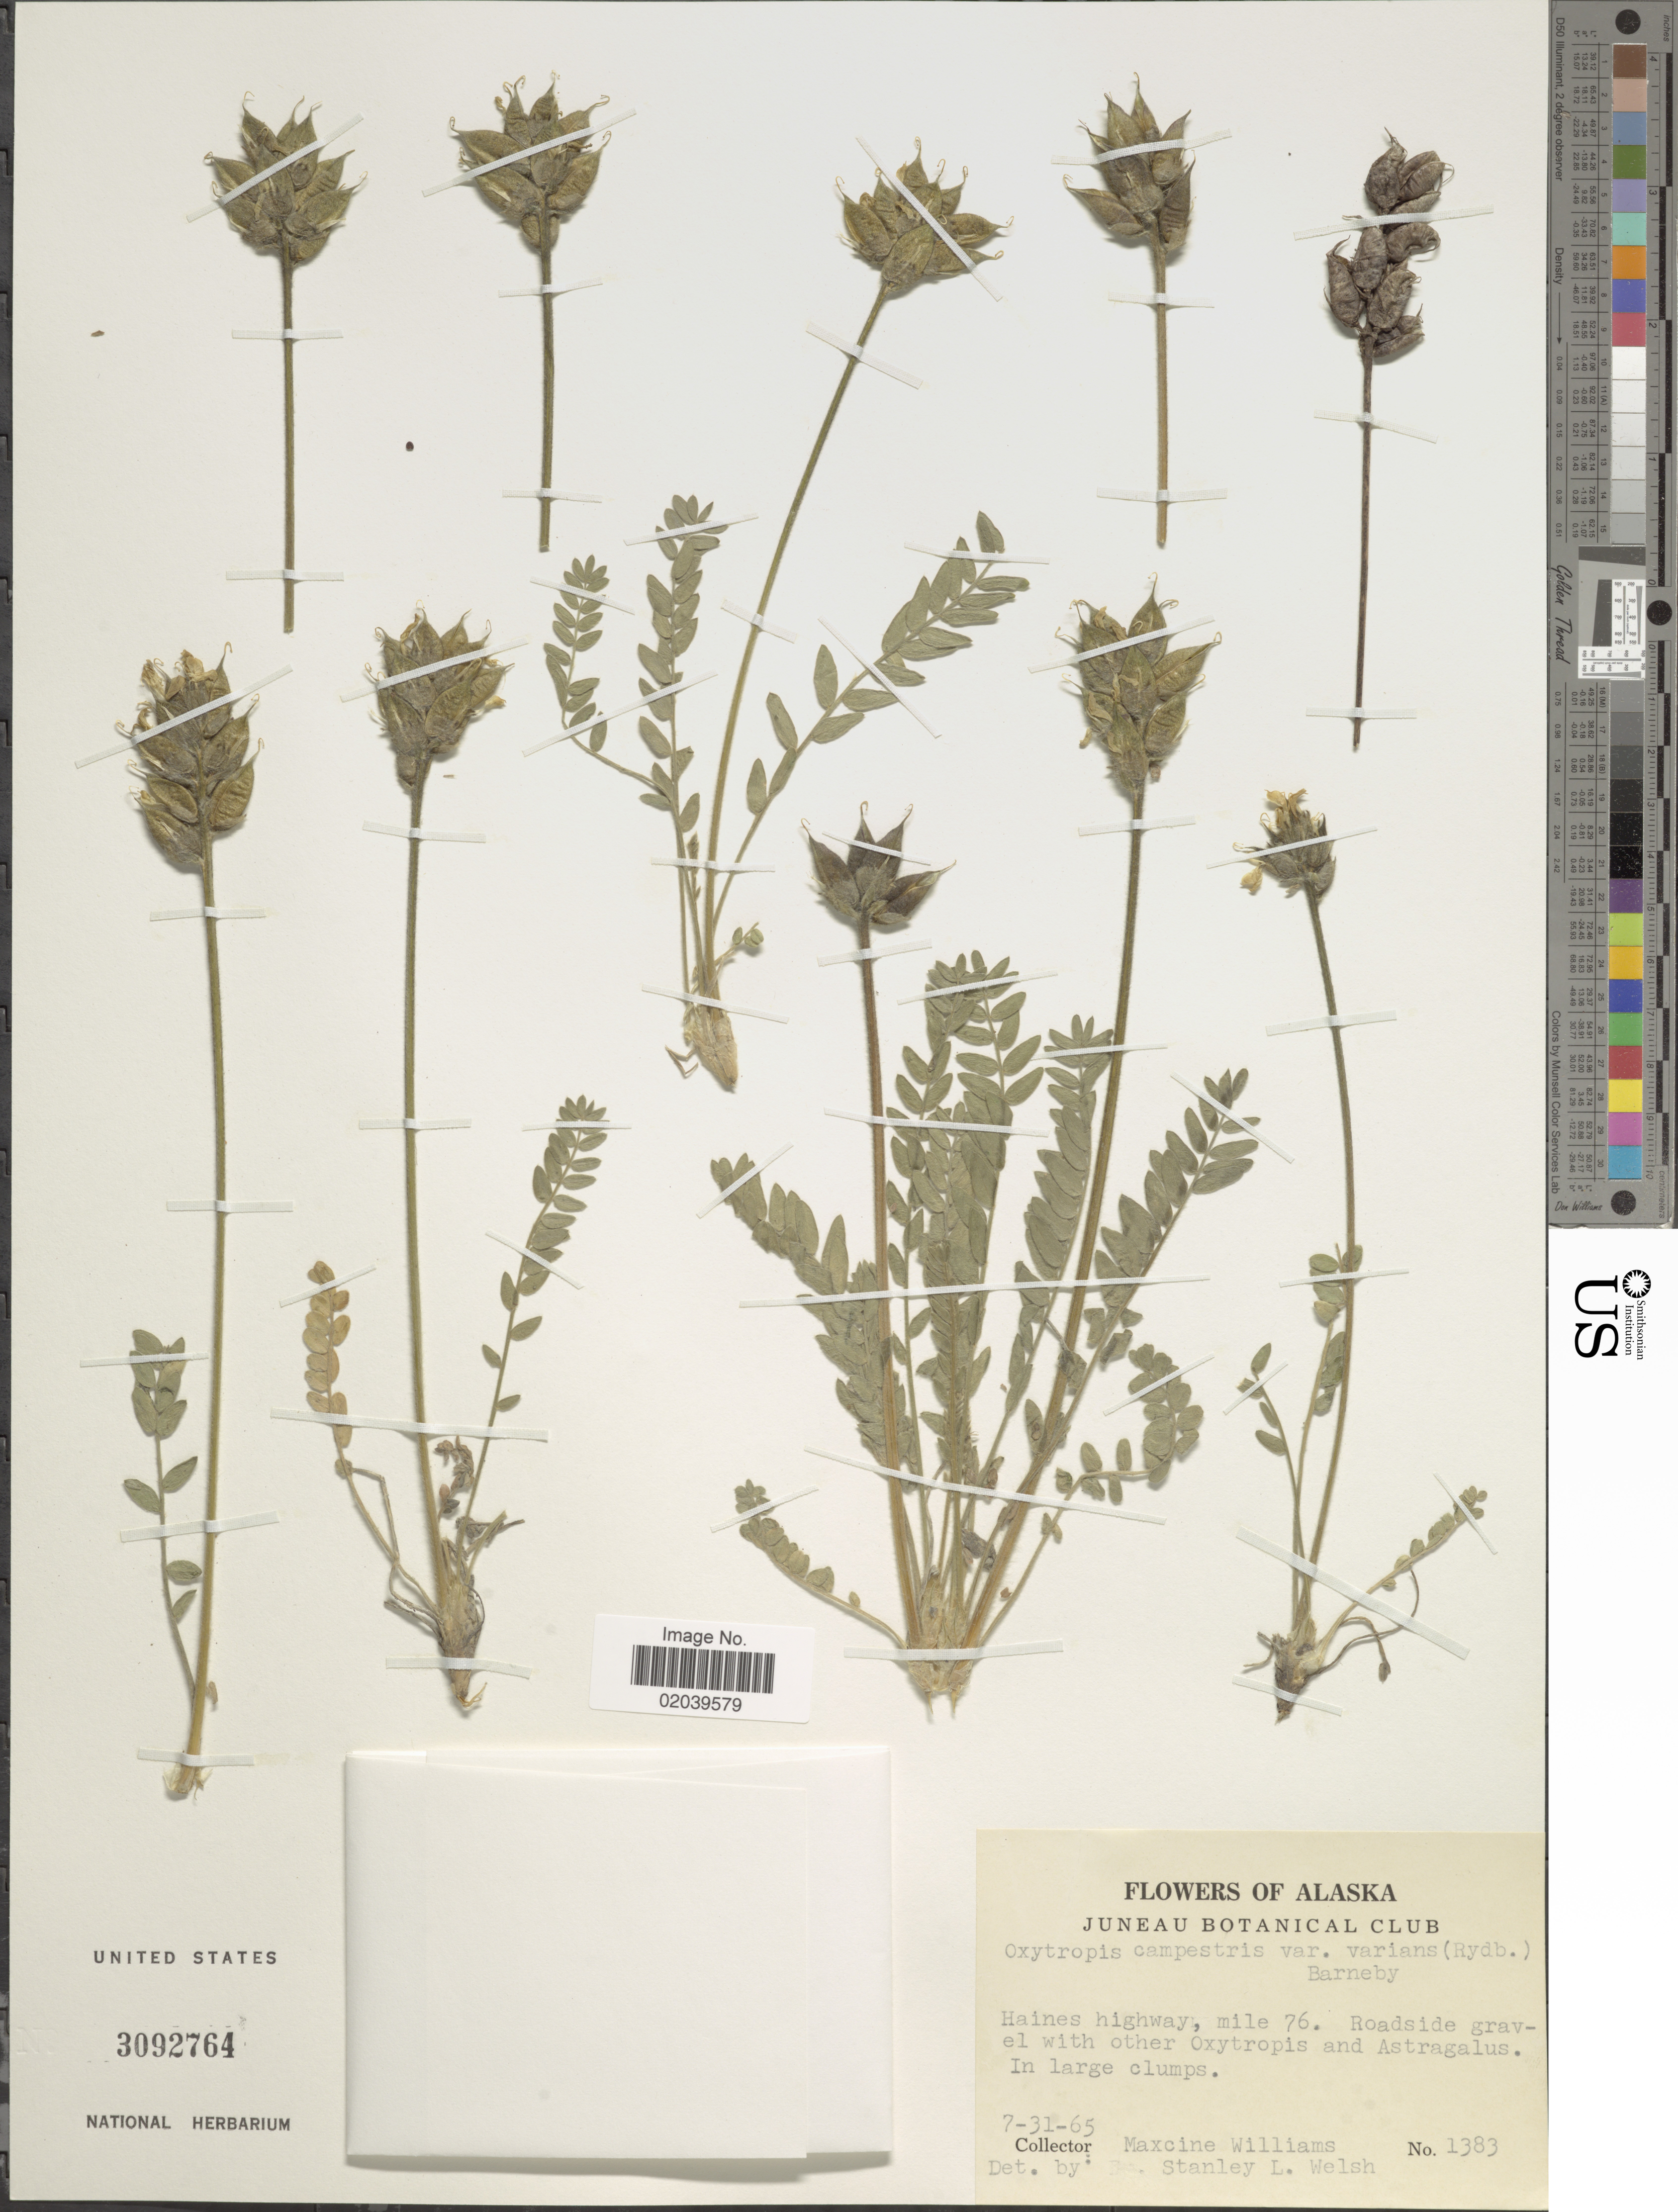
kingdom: Plantae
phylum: Tracheophyta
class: Magnoliopsida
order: Fabales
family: Fabaceae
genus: Oxytropis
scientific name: Oxytropis campestris var. varians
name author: (Rydb.) Barneby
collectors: Mr. Williams & S. Welsh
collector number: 1383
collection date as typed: Transcribed d/m/y: 31/7/65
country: United States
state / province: Alaska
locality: Haines Highway, mile 76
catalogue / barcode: US 3092764